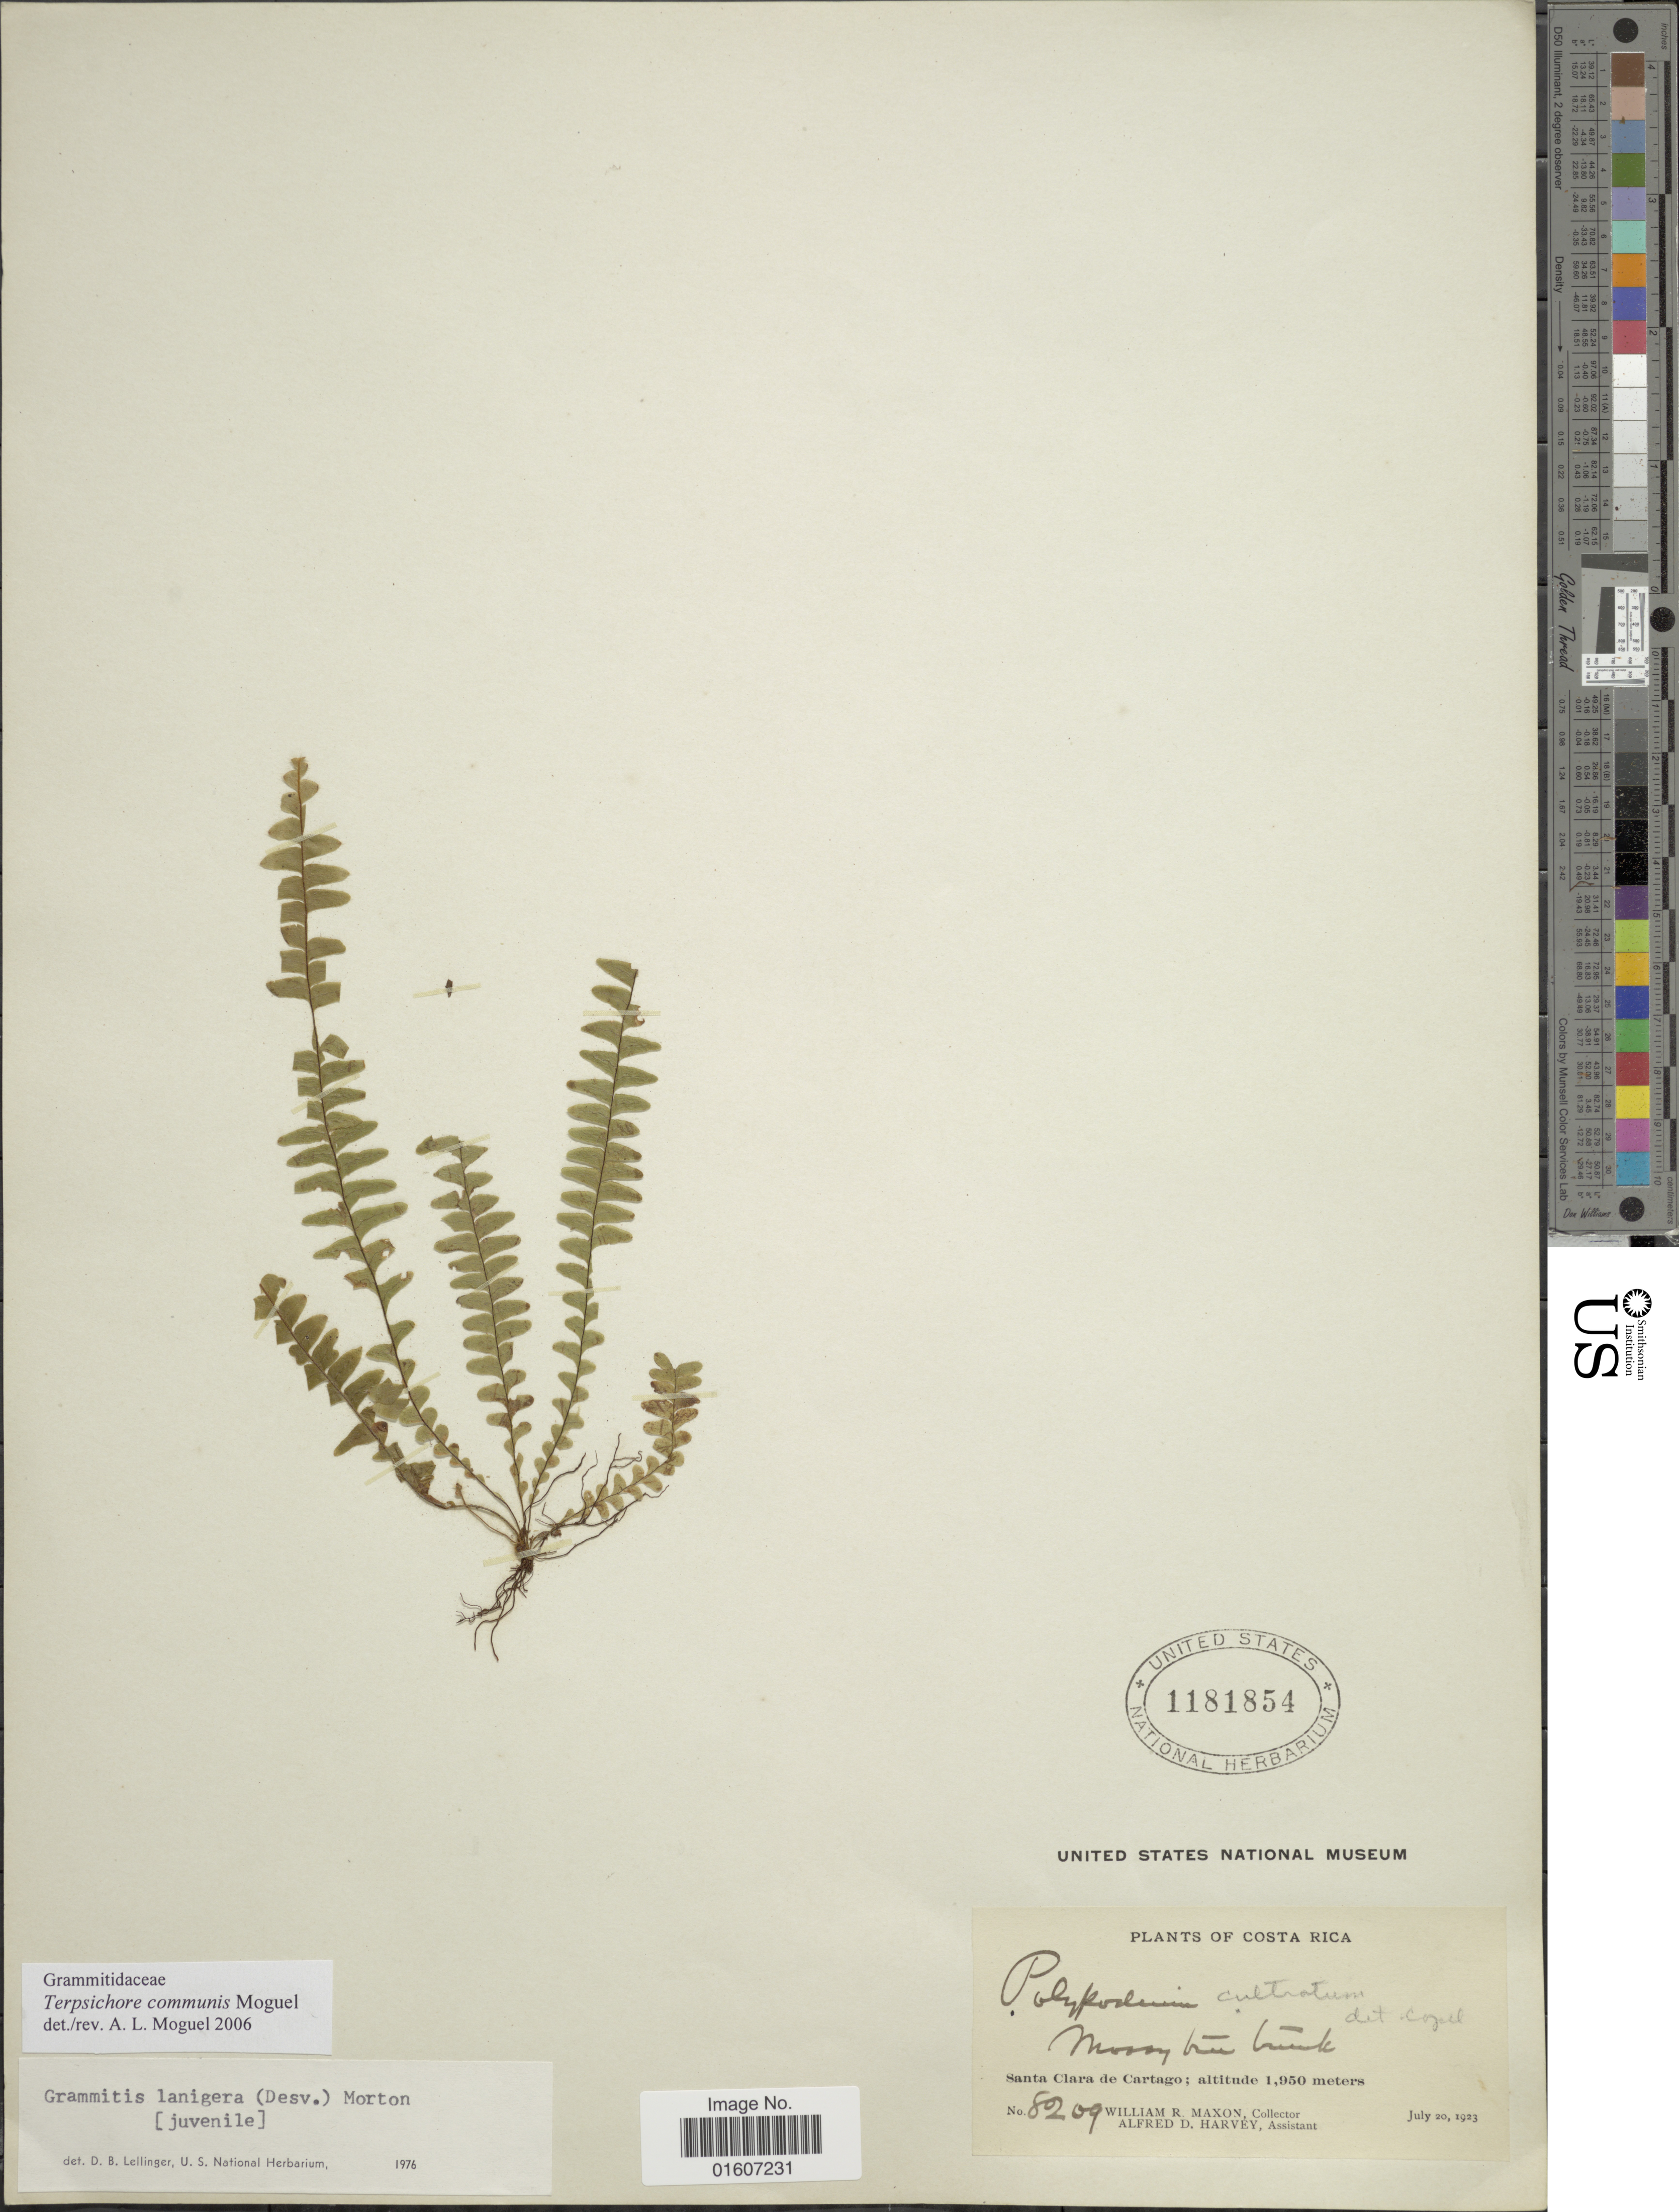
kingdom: Plantae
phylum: Tracheophyta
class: Polypodiopsida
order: Polypodiales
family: Polypodiaceae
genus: Terpsichore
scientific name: Terpsichore communis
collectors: W. R. Maxon & A. D. Harvey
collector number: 8209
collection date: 1923-07-20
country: Costa Rica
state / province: Cartago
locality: Santa Clara de Cartago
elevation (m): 1950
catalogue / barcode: US 1181854